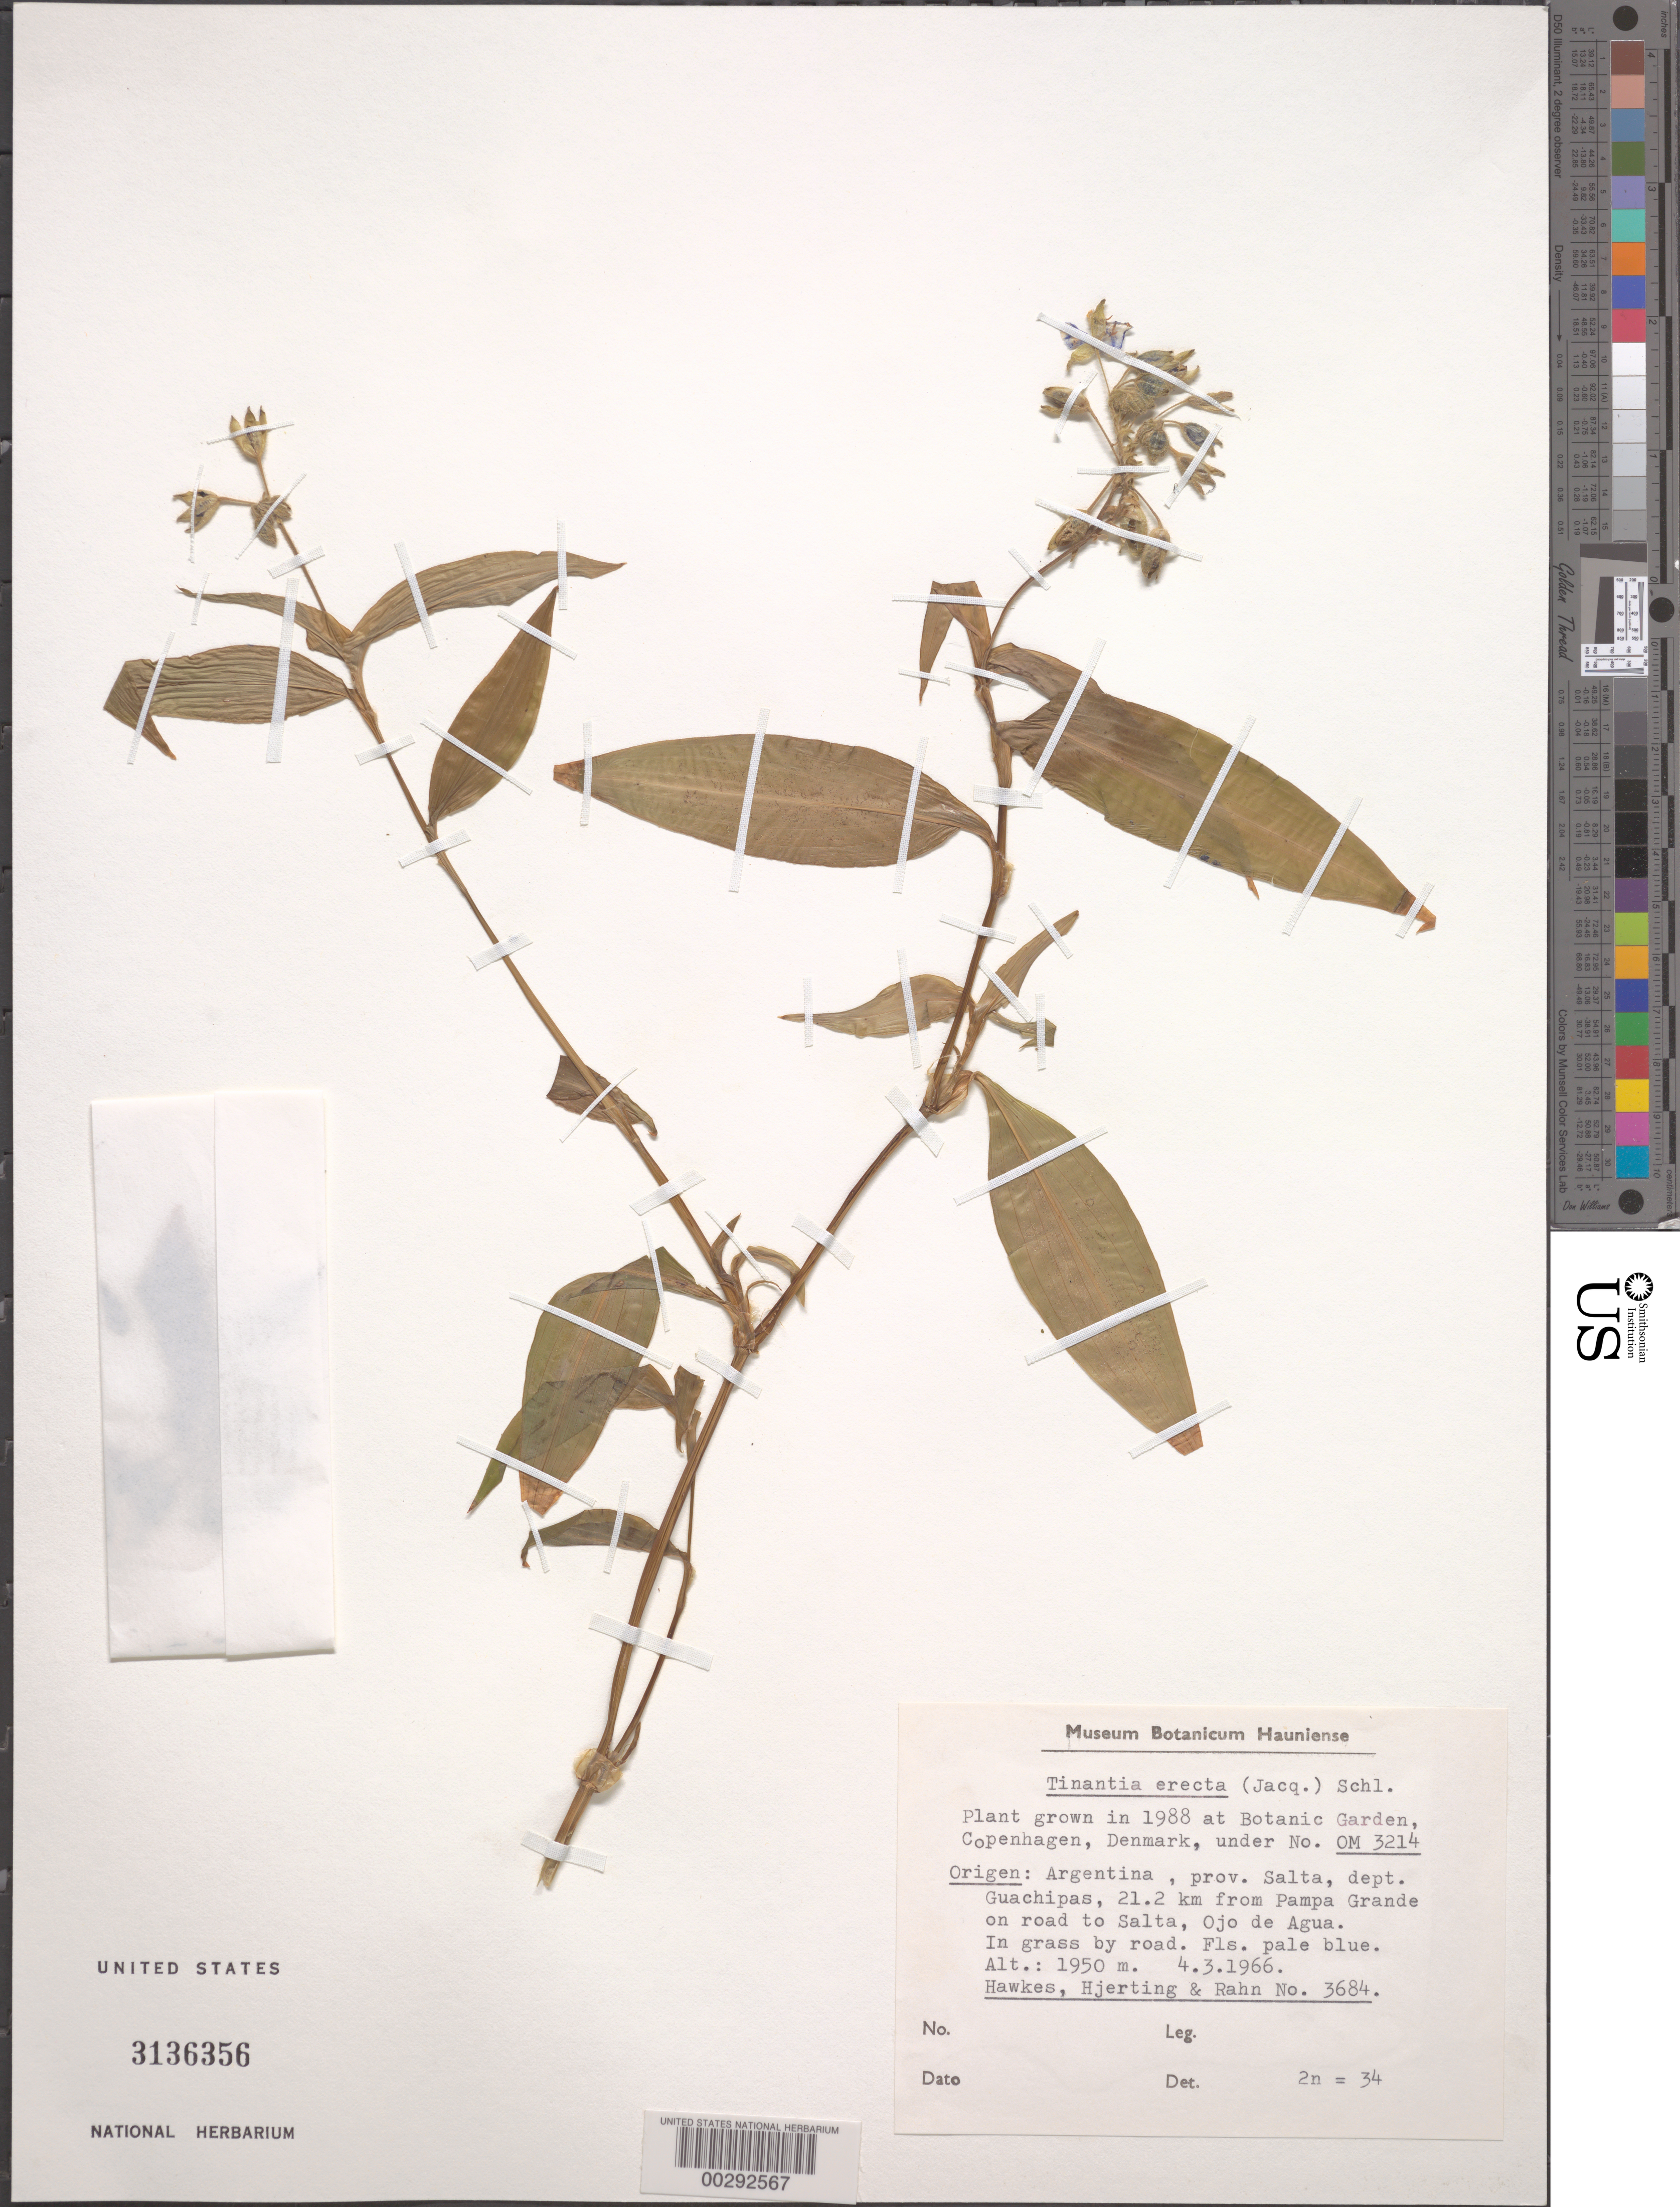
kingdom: Plantae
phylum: Tracheophyta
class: Liliopsida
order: Commelinales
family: Commelinaceae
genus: Tinantia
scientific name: Tinantia erecta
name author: (Jacq.) Fenzl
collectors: J. Hawkes, J. P. Hjerting & K. Rahn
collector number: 3684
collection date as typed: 04 Mar 1966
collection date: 1966-03-04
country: Argentina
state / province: Salta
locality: Guachipas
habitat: In grass on road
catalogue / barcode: US 3136356